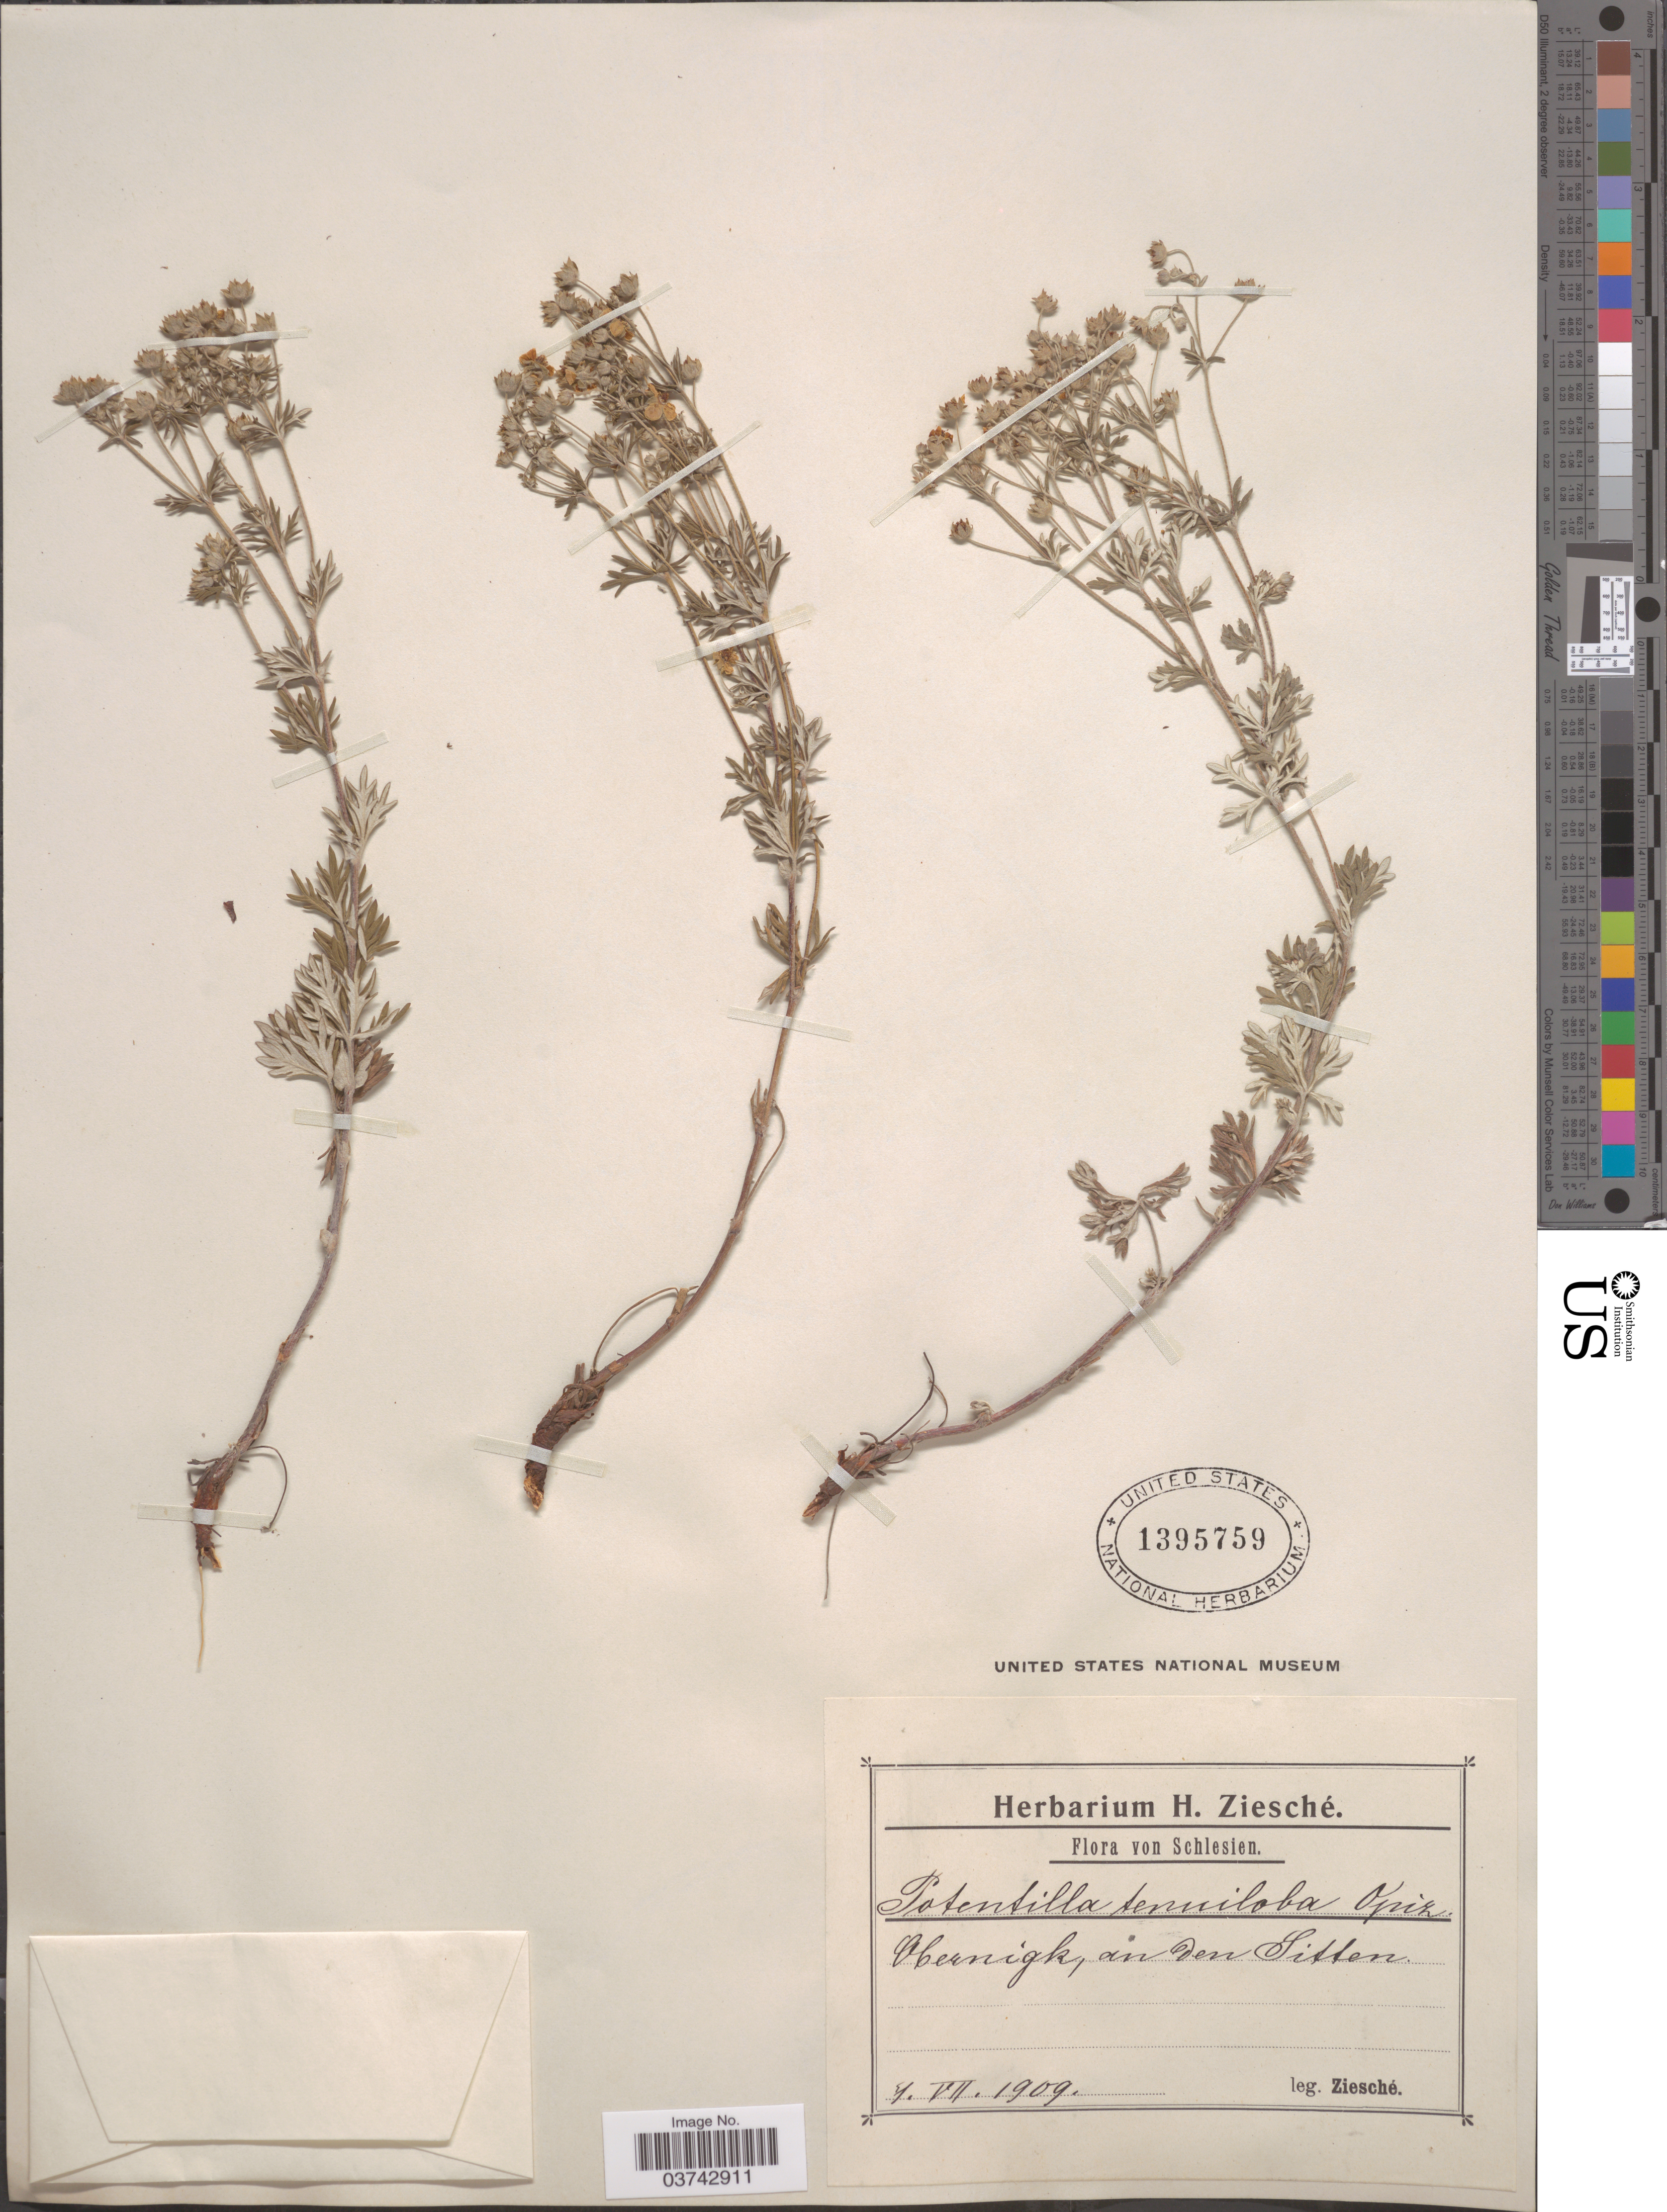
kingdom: Plantae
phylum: Tracheophyta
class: Magnoliopsida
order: Rosales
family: Rosaceae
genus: Potentilla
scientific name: Potentilla tenuiloba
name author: Jord.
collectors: H. Ziesché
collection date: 1909-07-04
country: Poland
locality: Schlesien. Obernigk, an den Sitten.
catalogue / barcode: US 1395759